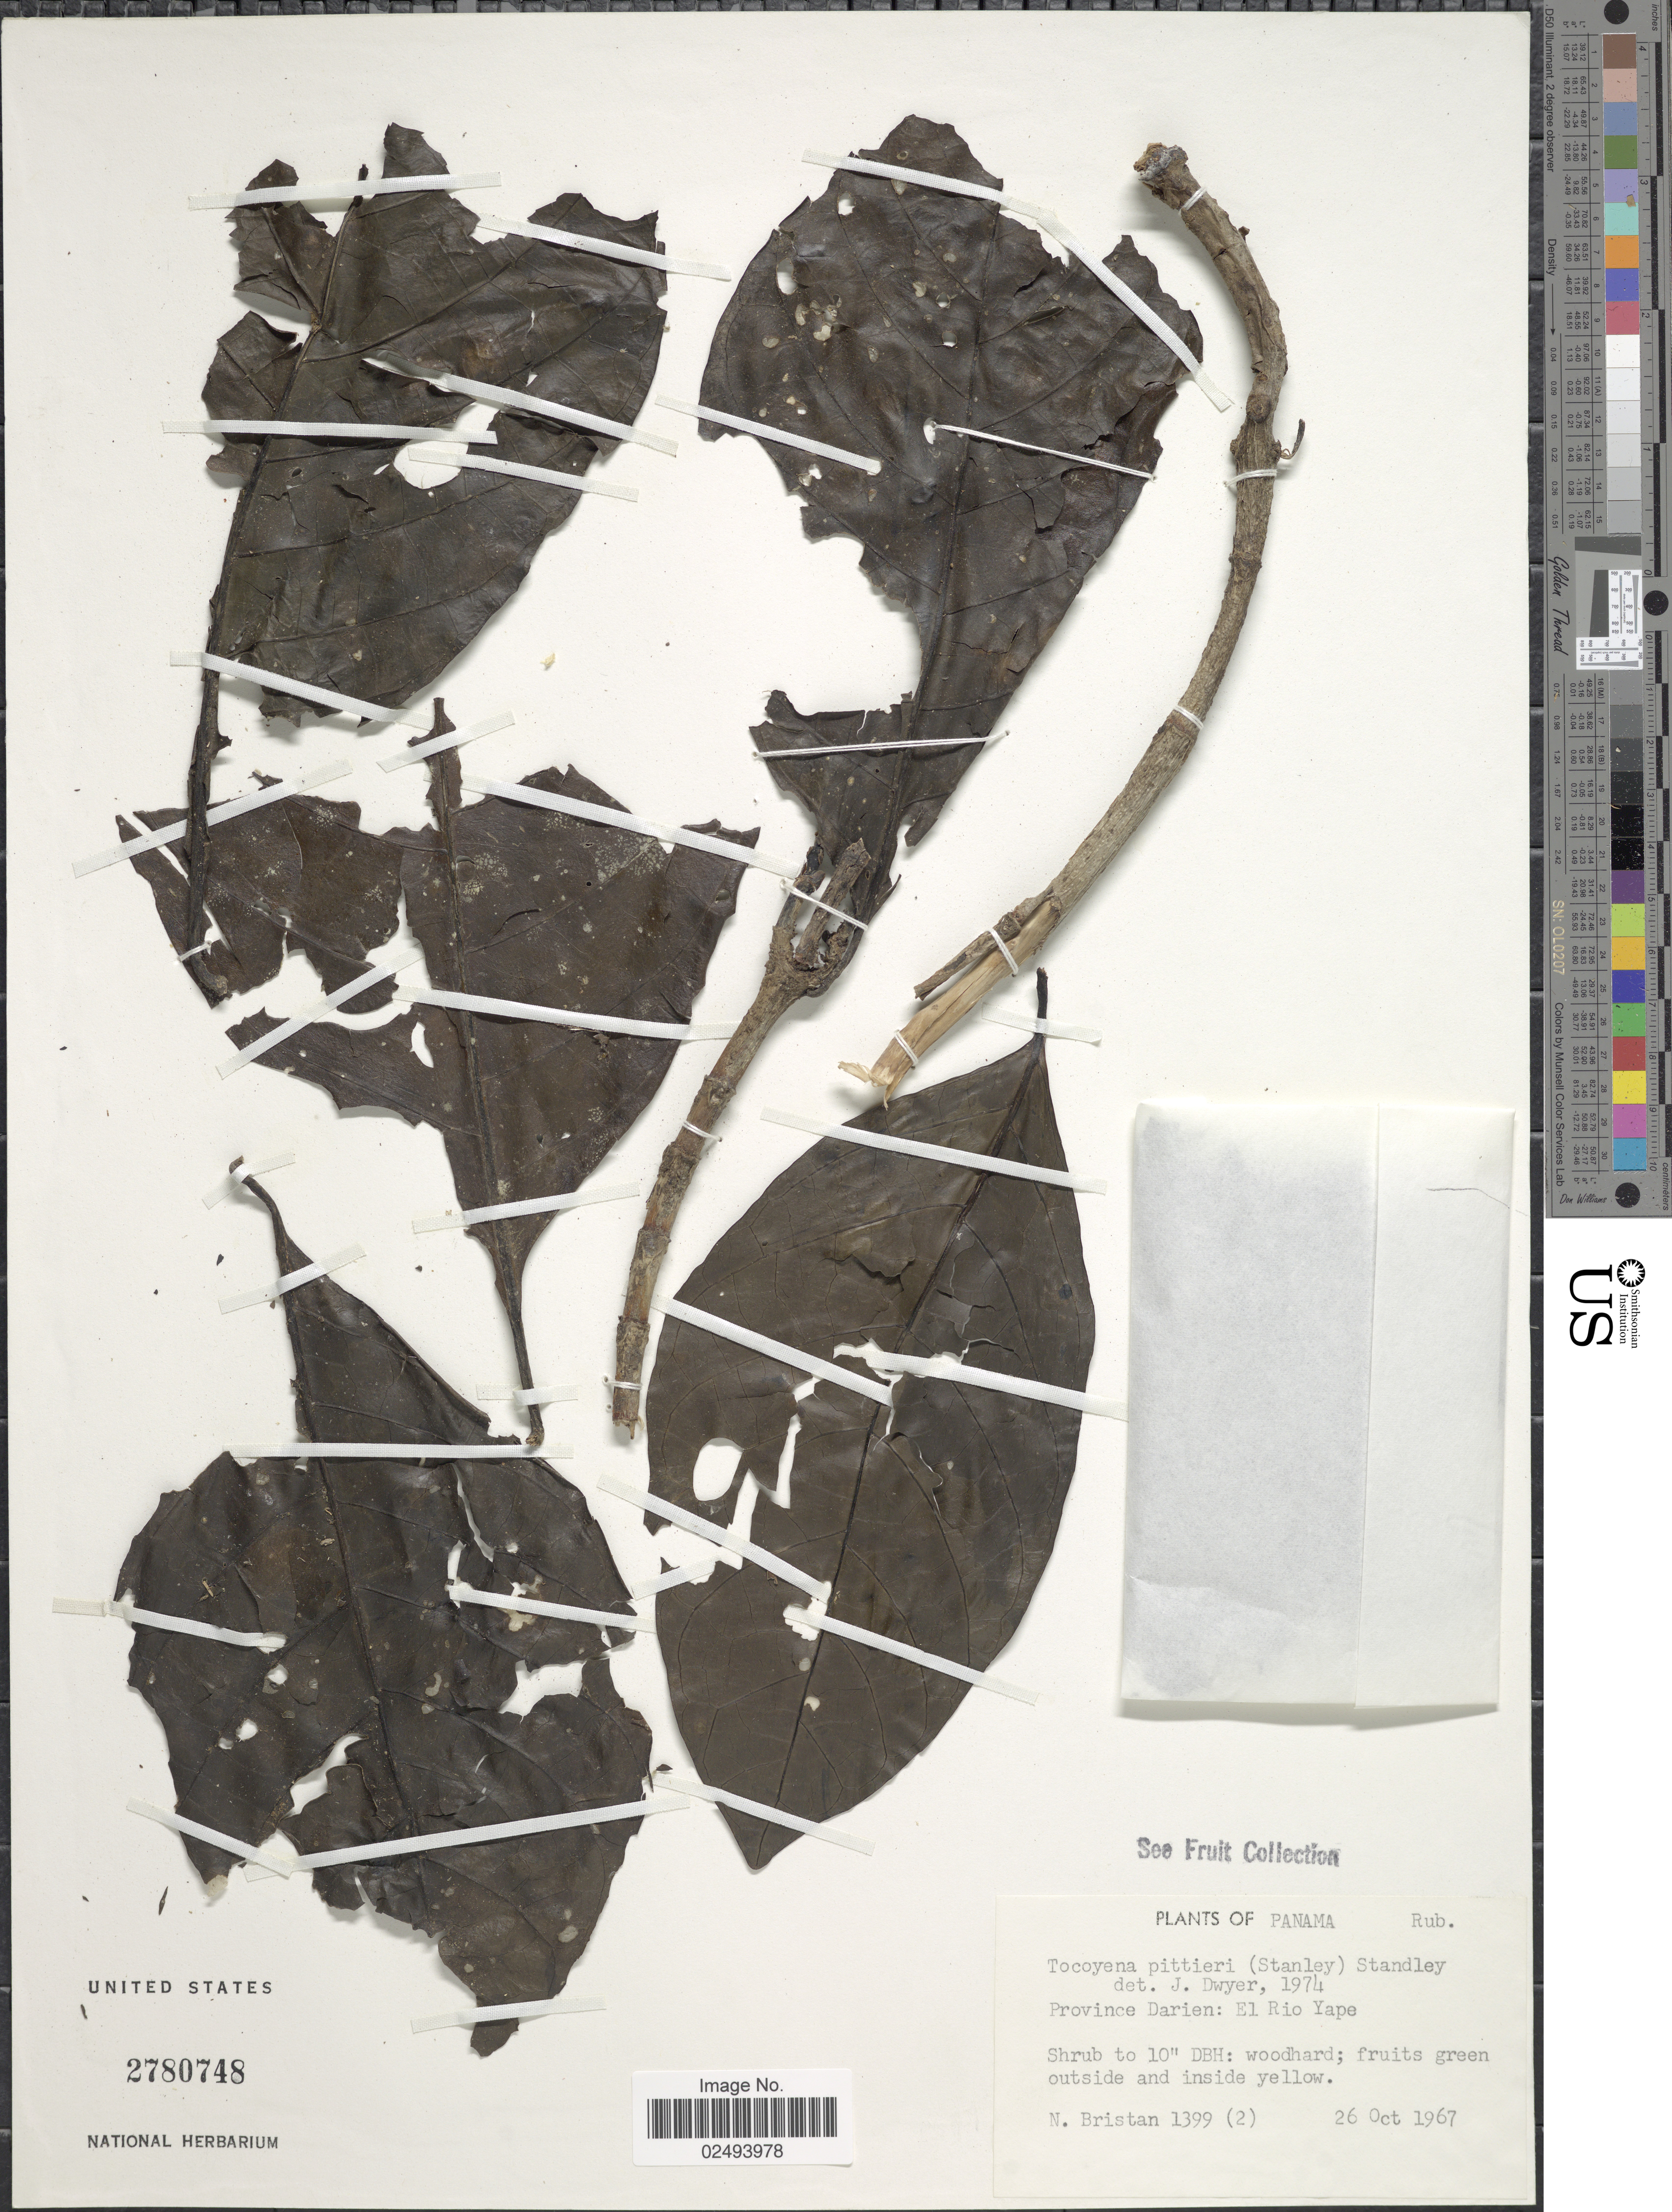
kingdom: Plantae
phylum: Tracheophyta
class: Magnoliopsida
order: Gentianales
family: Rubiaceae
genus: Tocoyena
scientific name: Tocoyena pittieri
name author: (Standl.) Standl.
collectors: N. Bristan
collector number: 1399 (2)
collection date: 1967-10-26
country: Panama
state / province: Darién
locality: El Rio Yape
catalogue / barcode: US 2780748